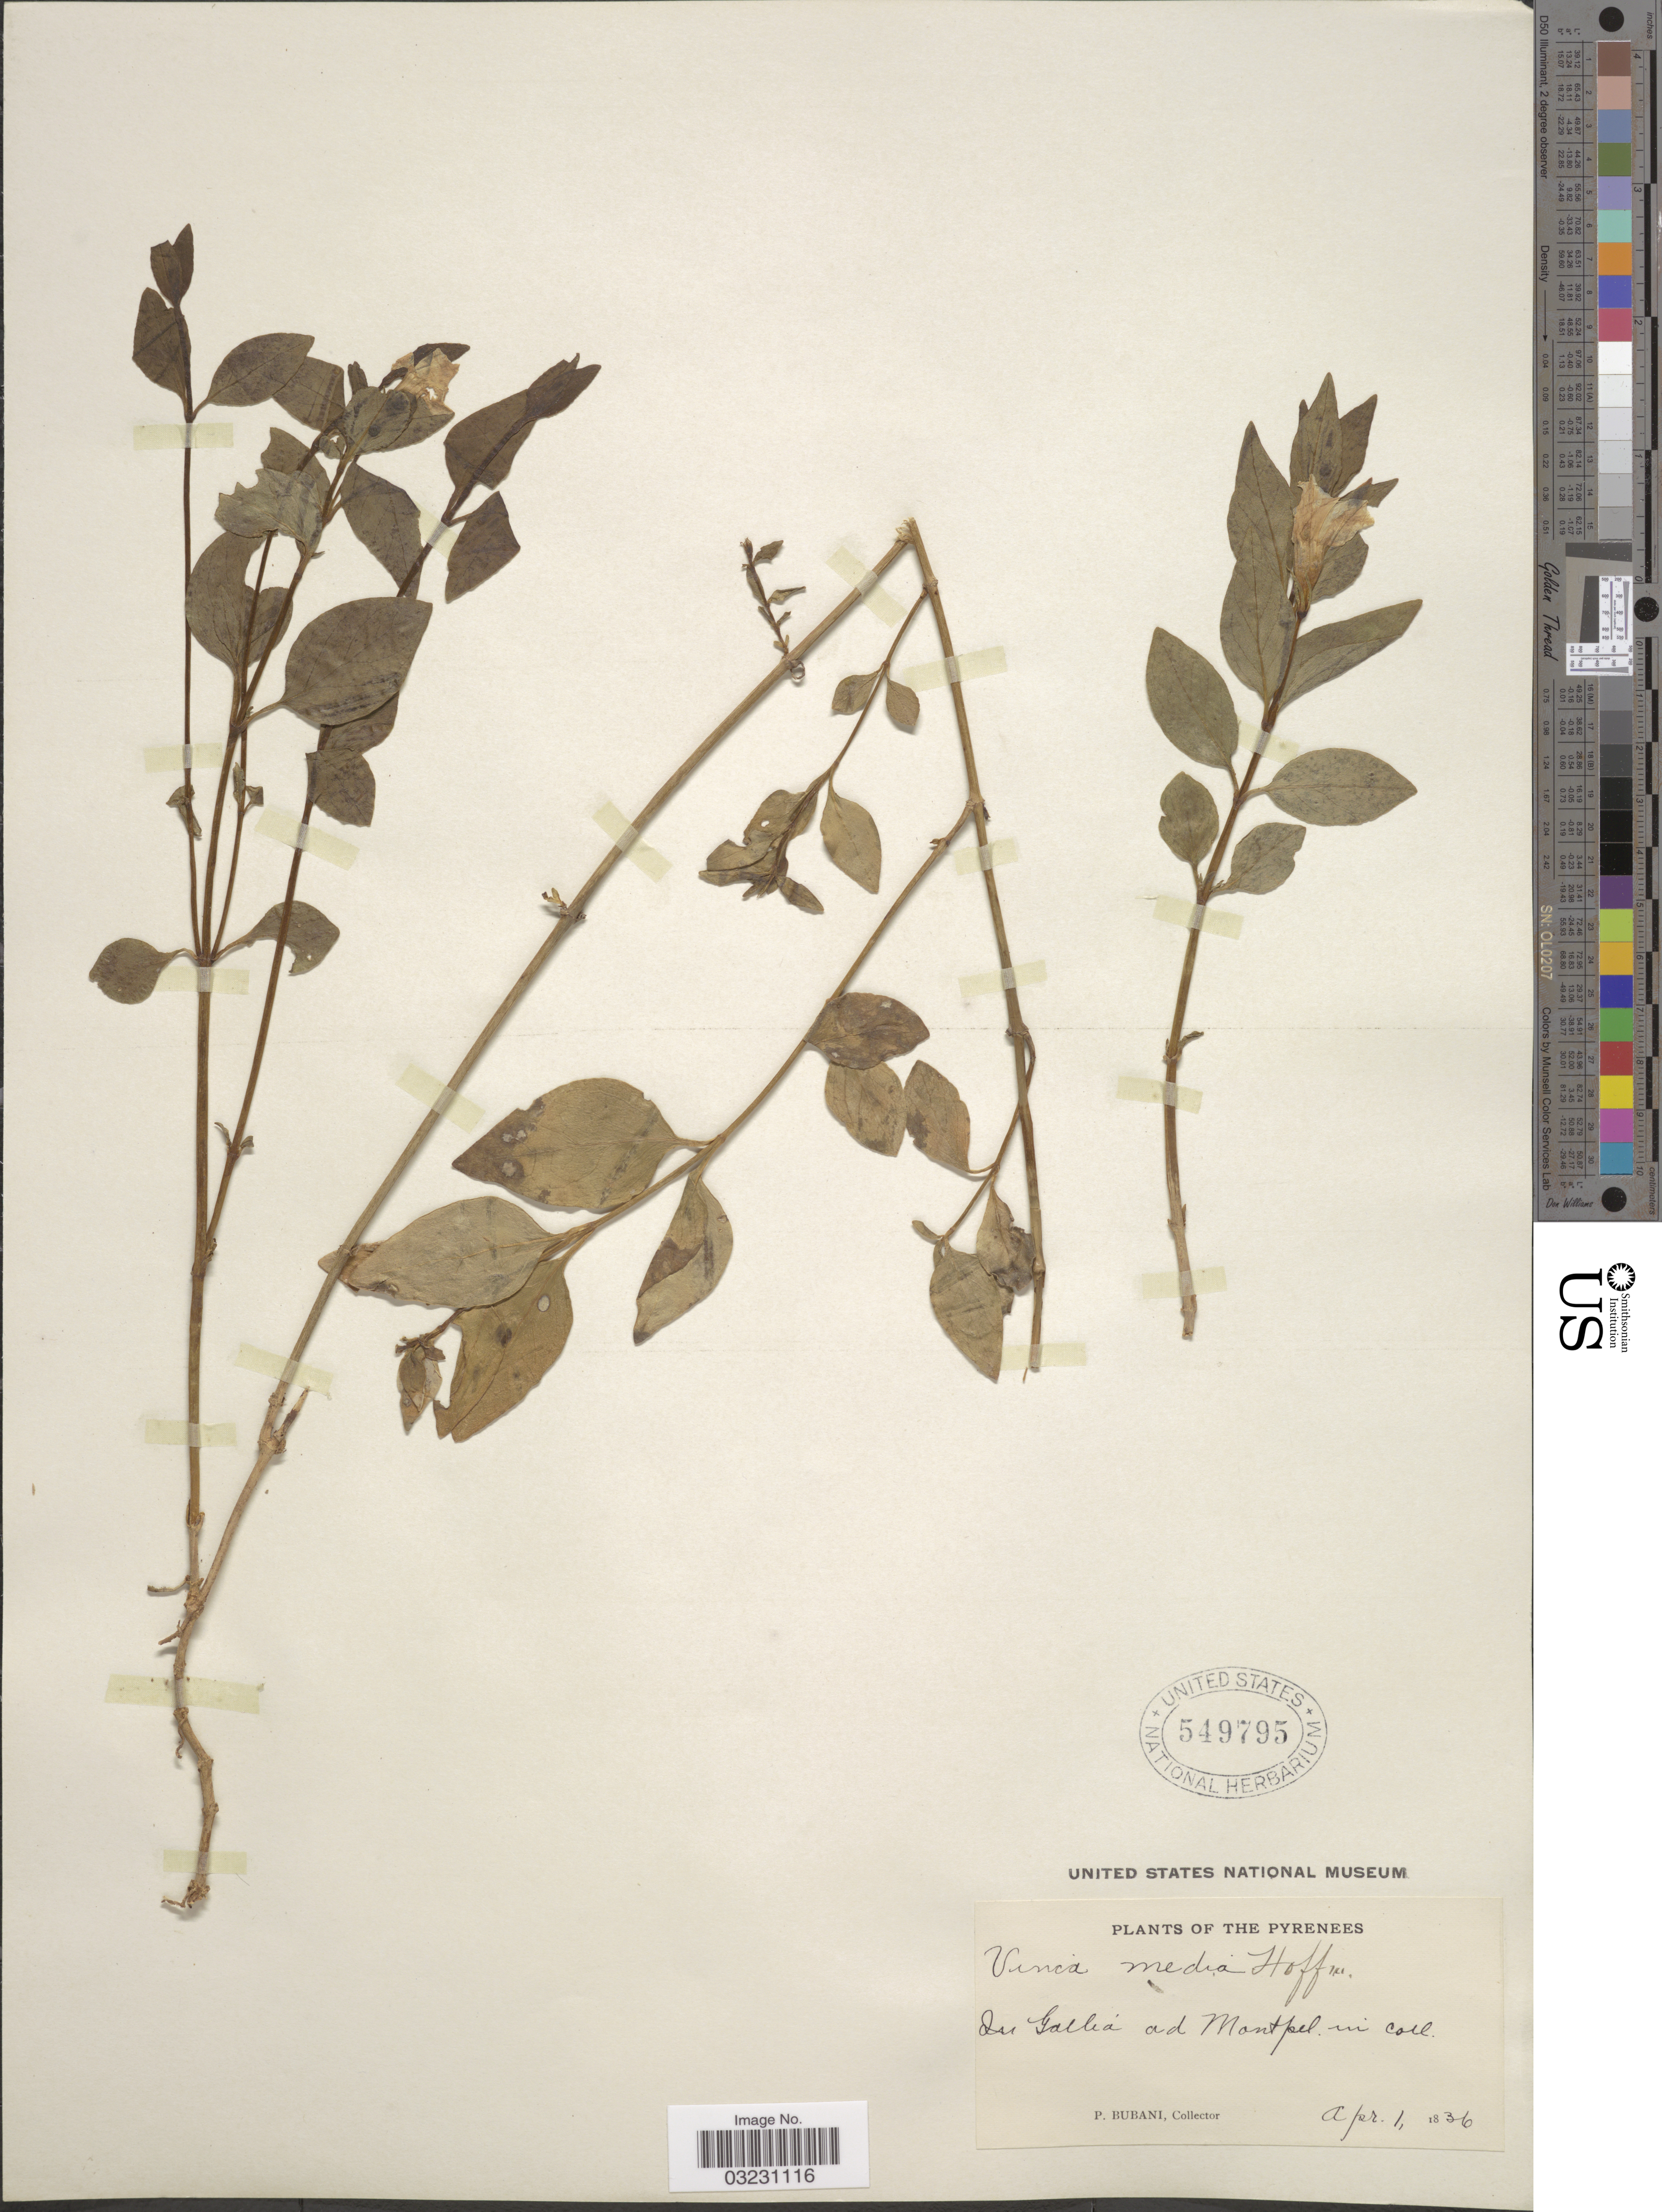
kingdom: Plantae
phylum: Tracheophyta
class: Magnoliopsida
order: Gentianales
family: Apocynaceae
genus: Vinca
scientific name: Vinca media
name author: Hoffmanns. & Link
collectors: P. Bubani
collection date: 1836-04-01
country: France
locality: The Pyrenees. In Gallia ad Montpel in coll.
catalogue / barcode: US 549795